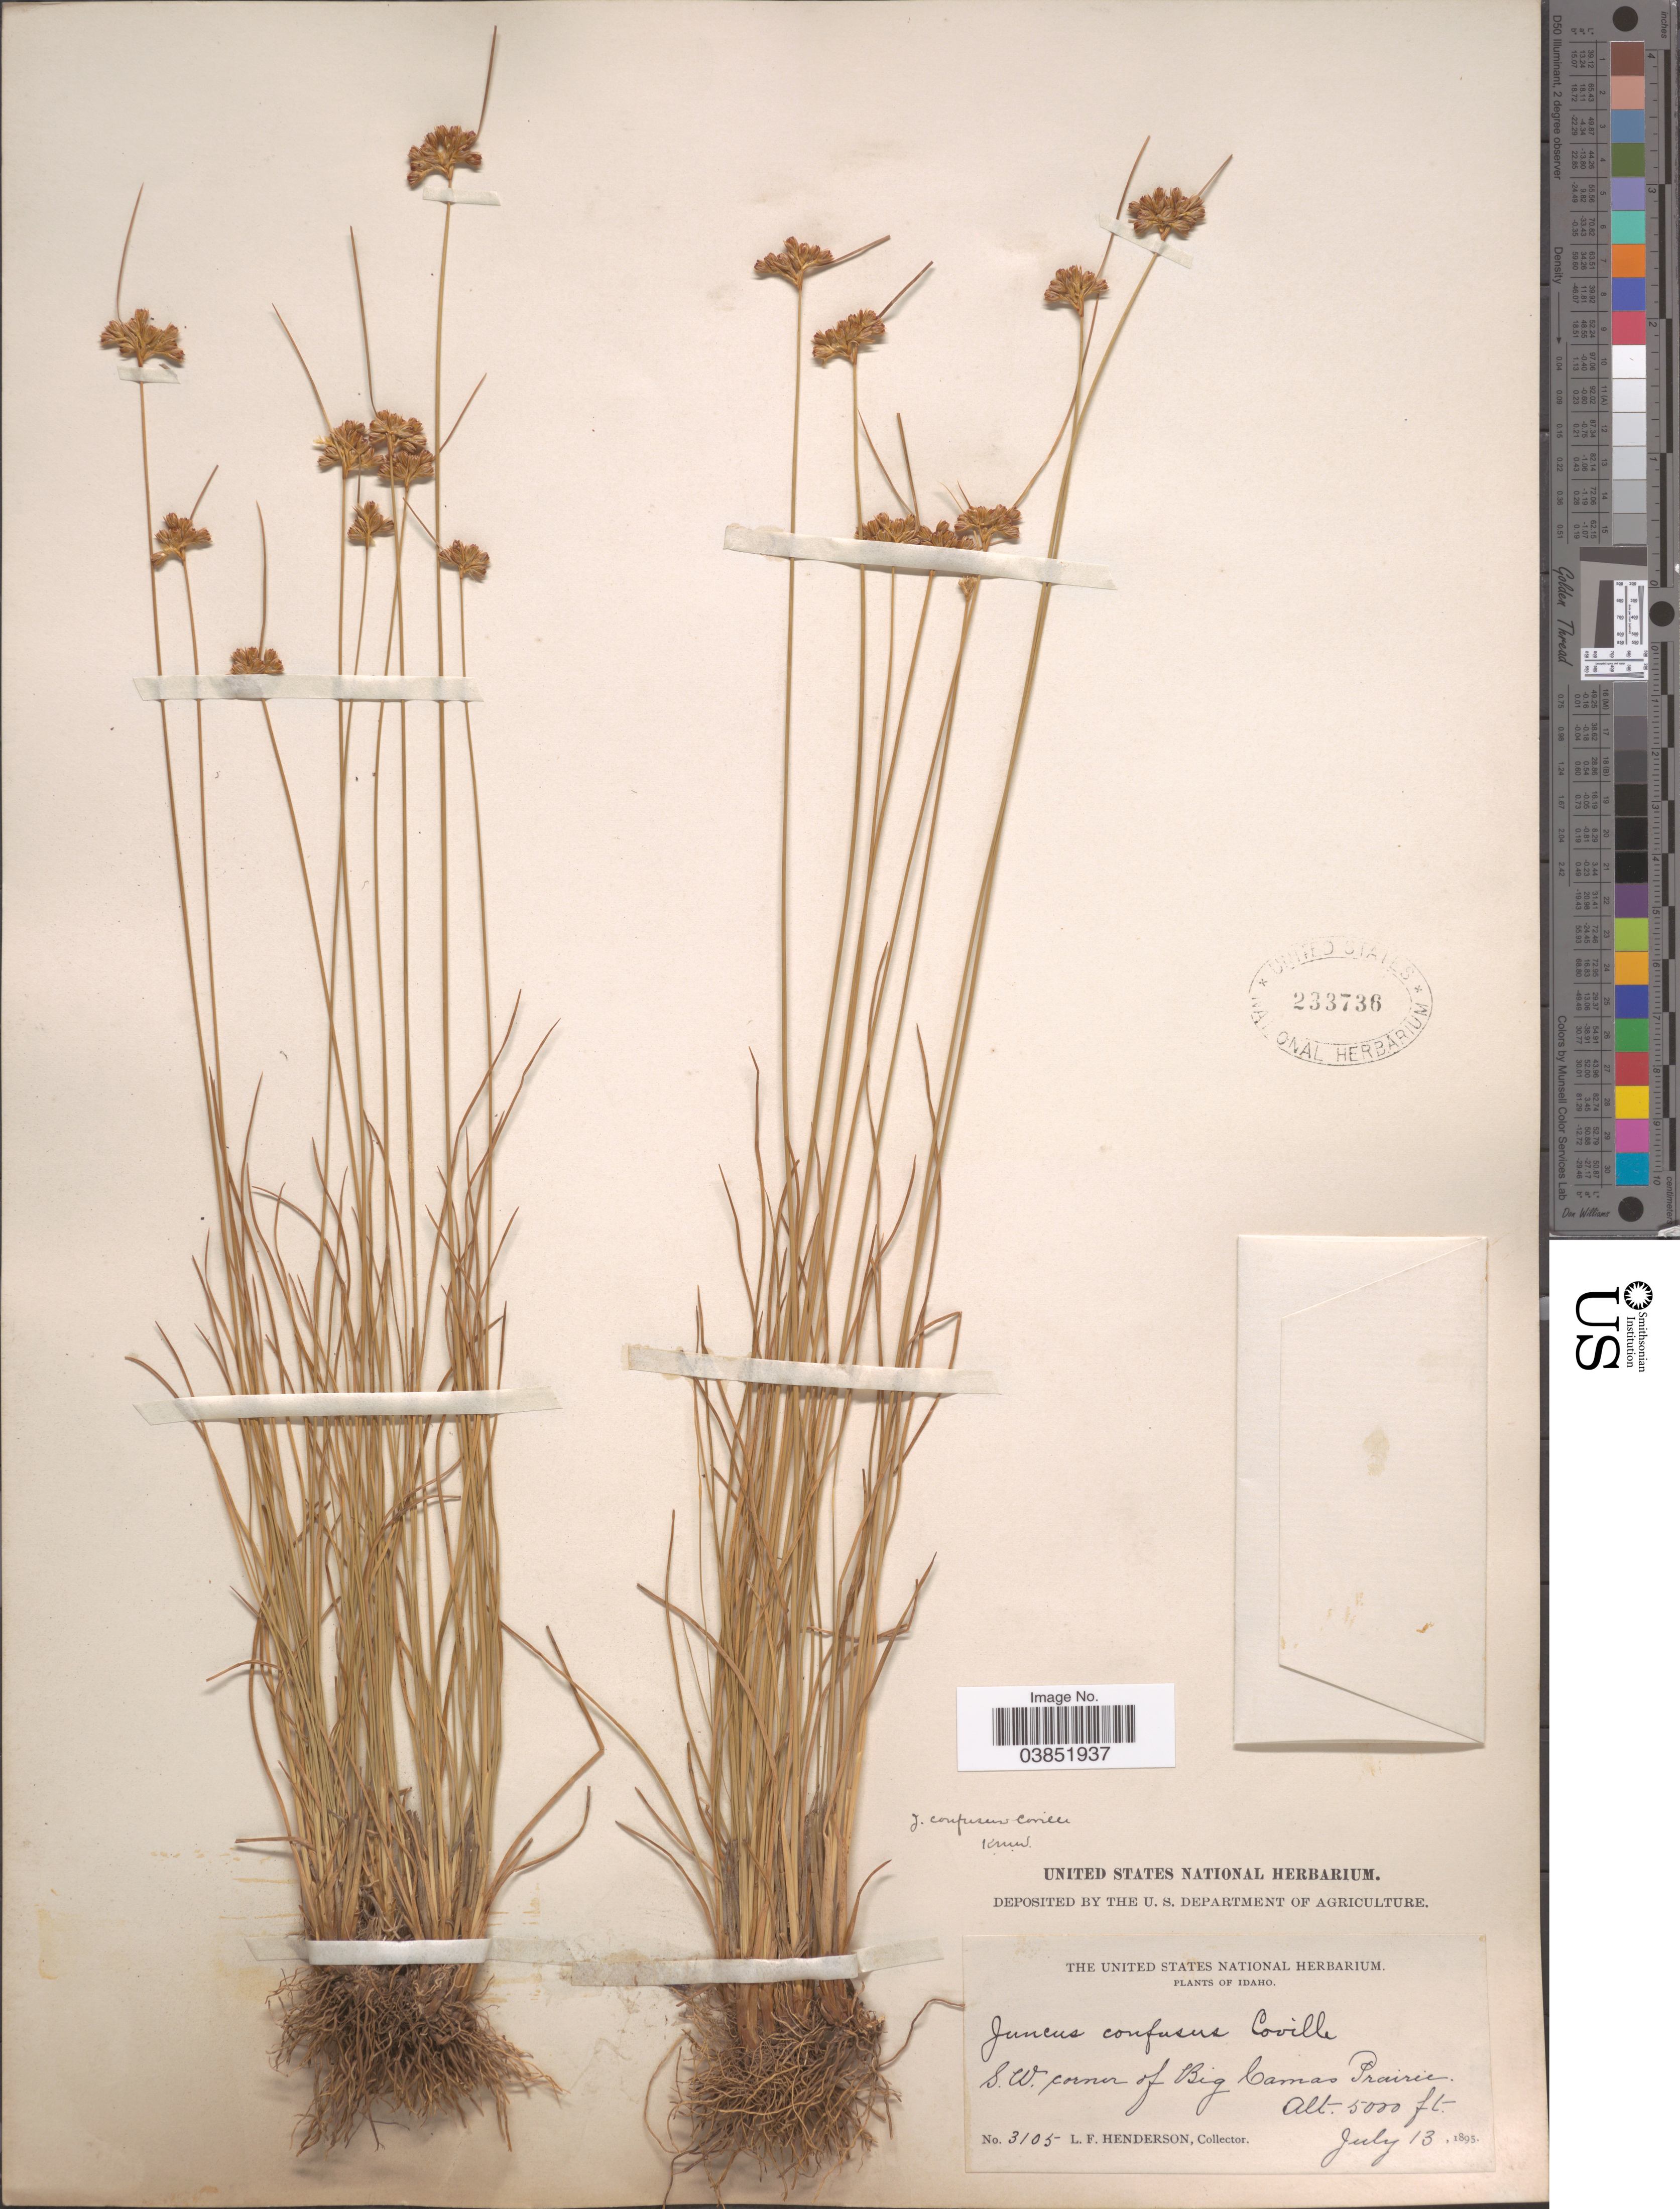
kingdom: Plantae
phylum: Tracheophyta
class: Liliopsida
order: Poales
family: Juncaceae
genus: Juncus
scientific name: Juncus confusus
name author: Coville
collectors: L. Henderson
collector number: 3105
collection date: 1895-07-13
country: United States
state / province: Idaho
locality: S.W. Corner of Big Camas Prairie.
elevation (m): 1524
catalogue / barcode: US 233736